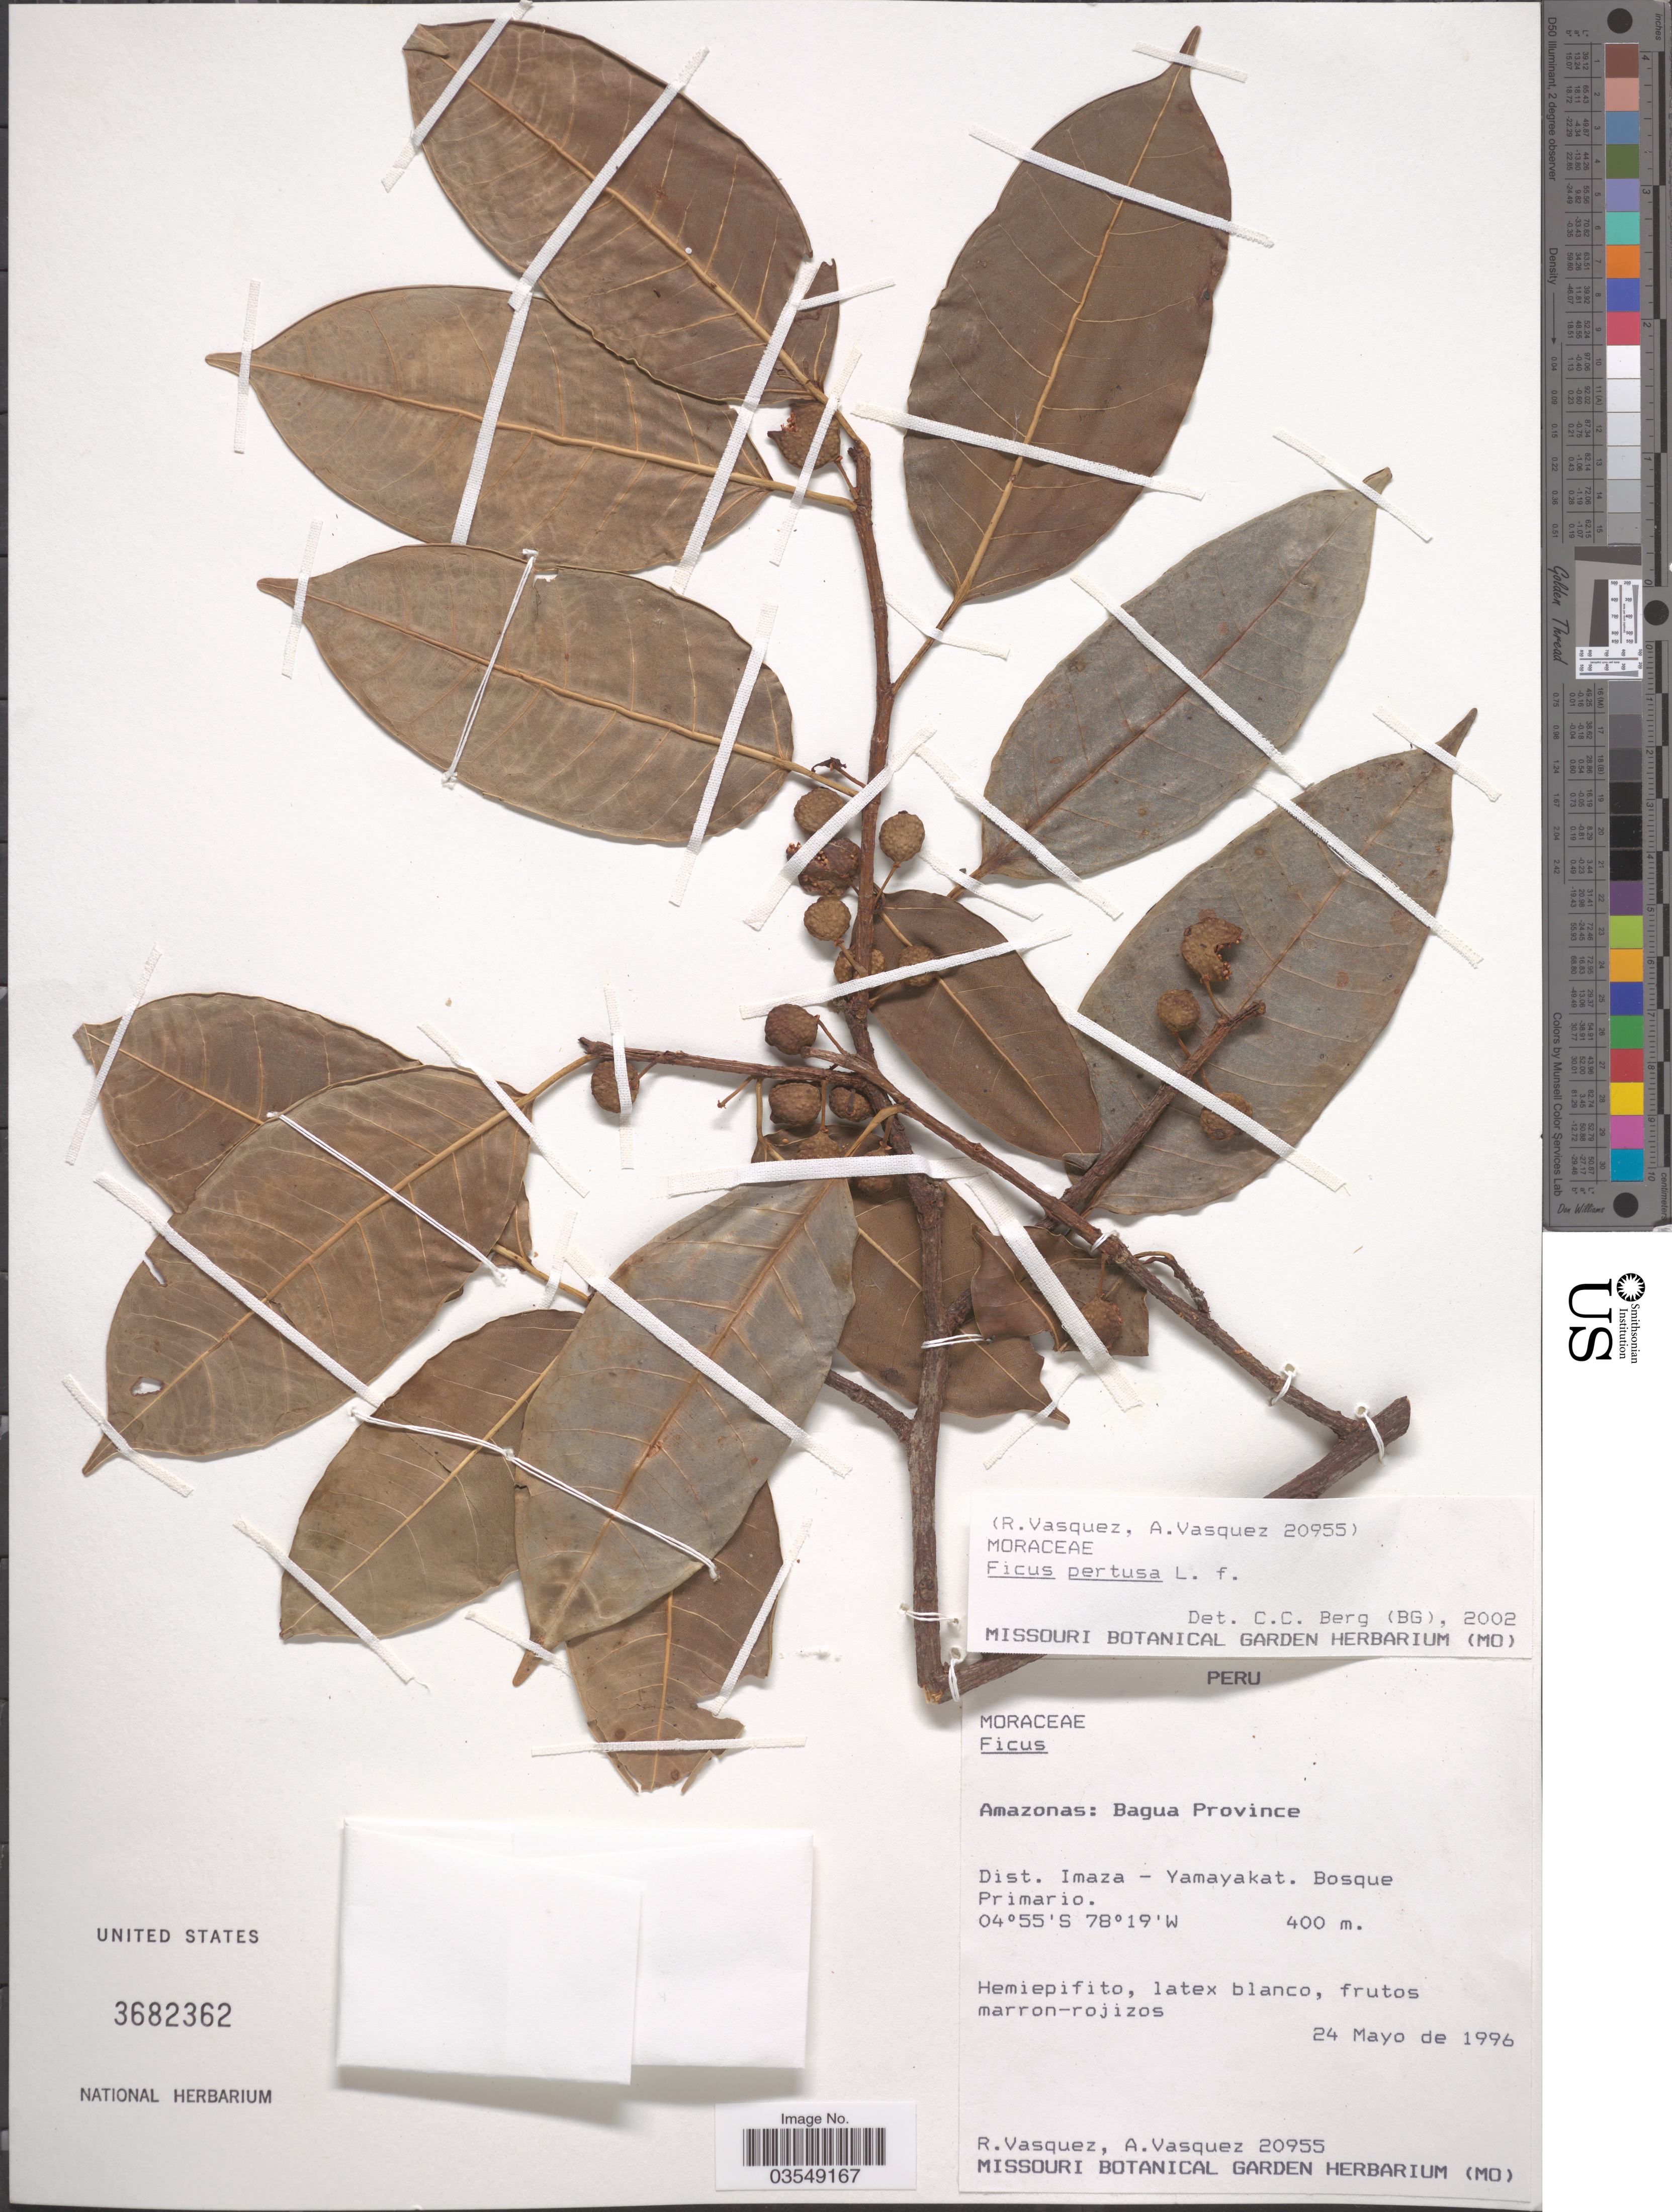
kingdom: Plantae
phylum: Tracheophyta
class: Magnoliopsida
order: Rosales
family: Moraceae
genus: Ficus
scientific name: Ficus pertusa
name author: L. f.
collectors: R. Vasquez & A. Vasquez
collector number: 20955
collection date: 1996-05-24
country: Peru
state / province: Amazonas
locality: Bagua Province. Dist. Imaza - Yamayakat.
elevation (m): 400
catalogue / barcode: US 3682362